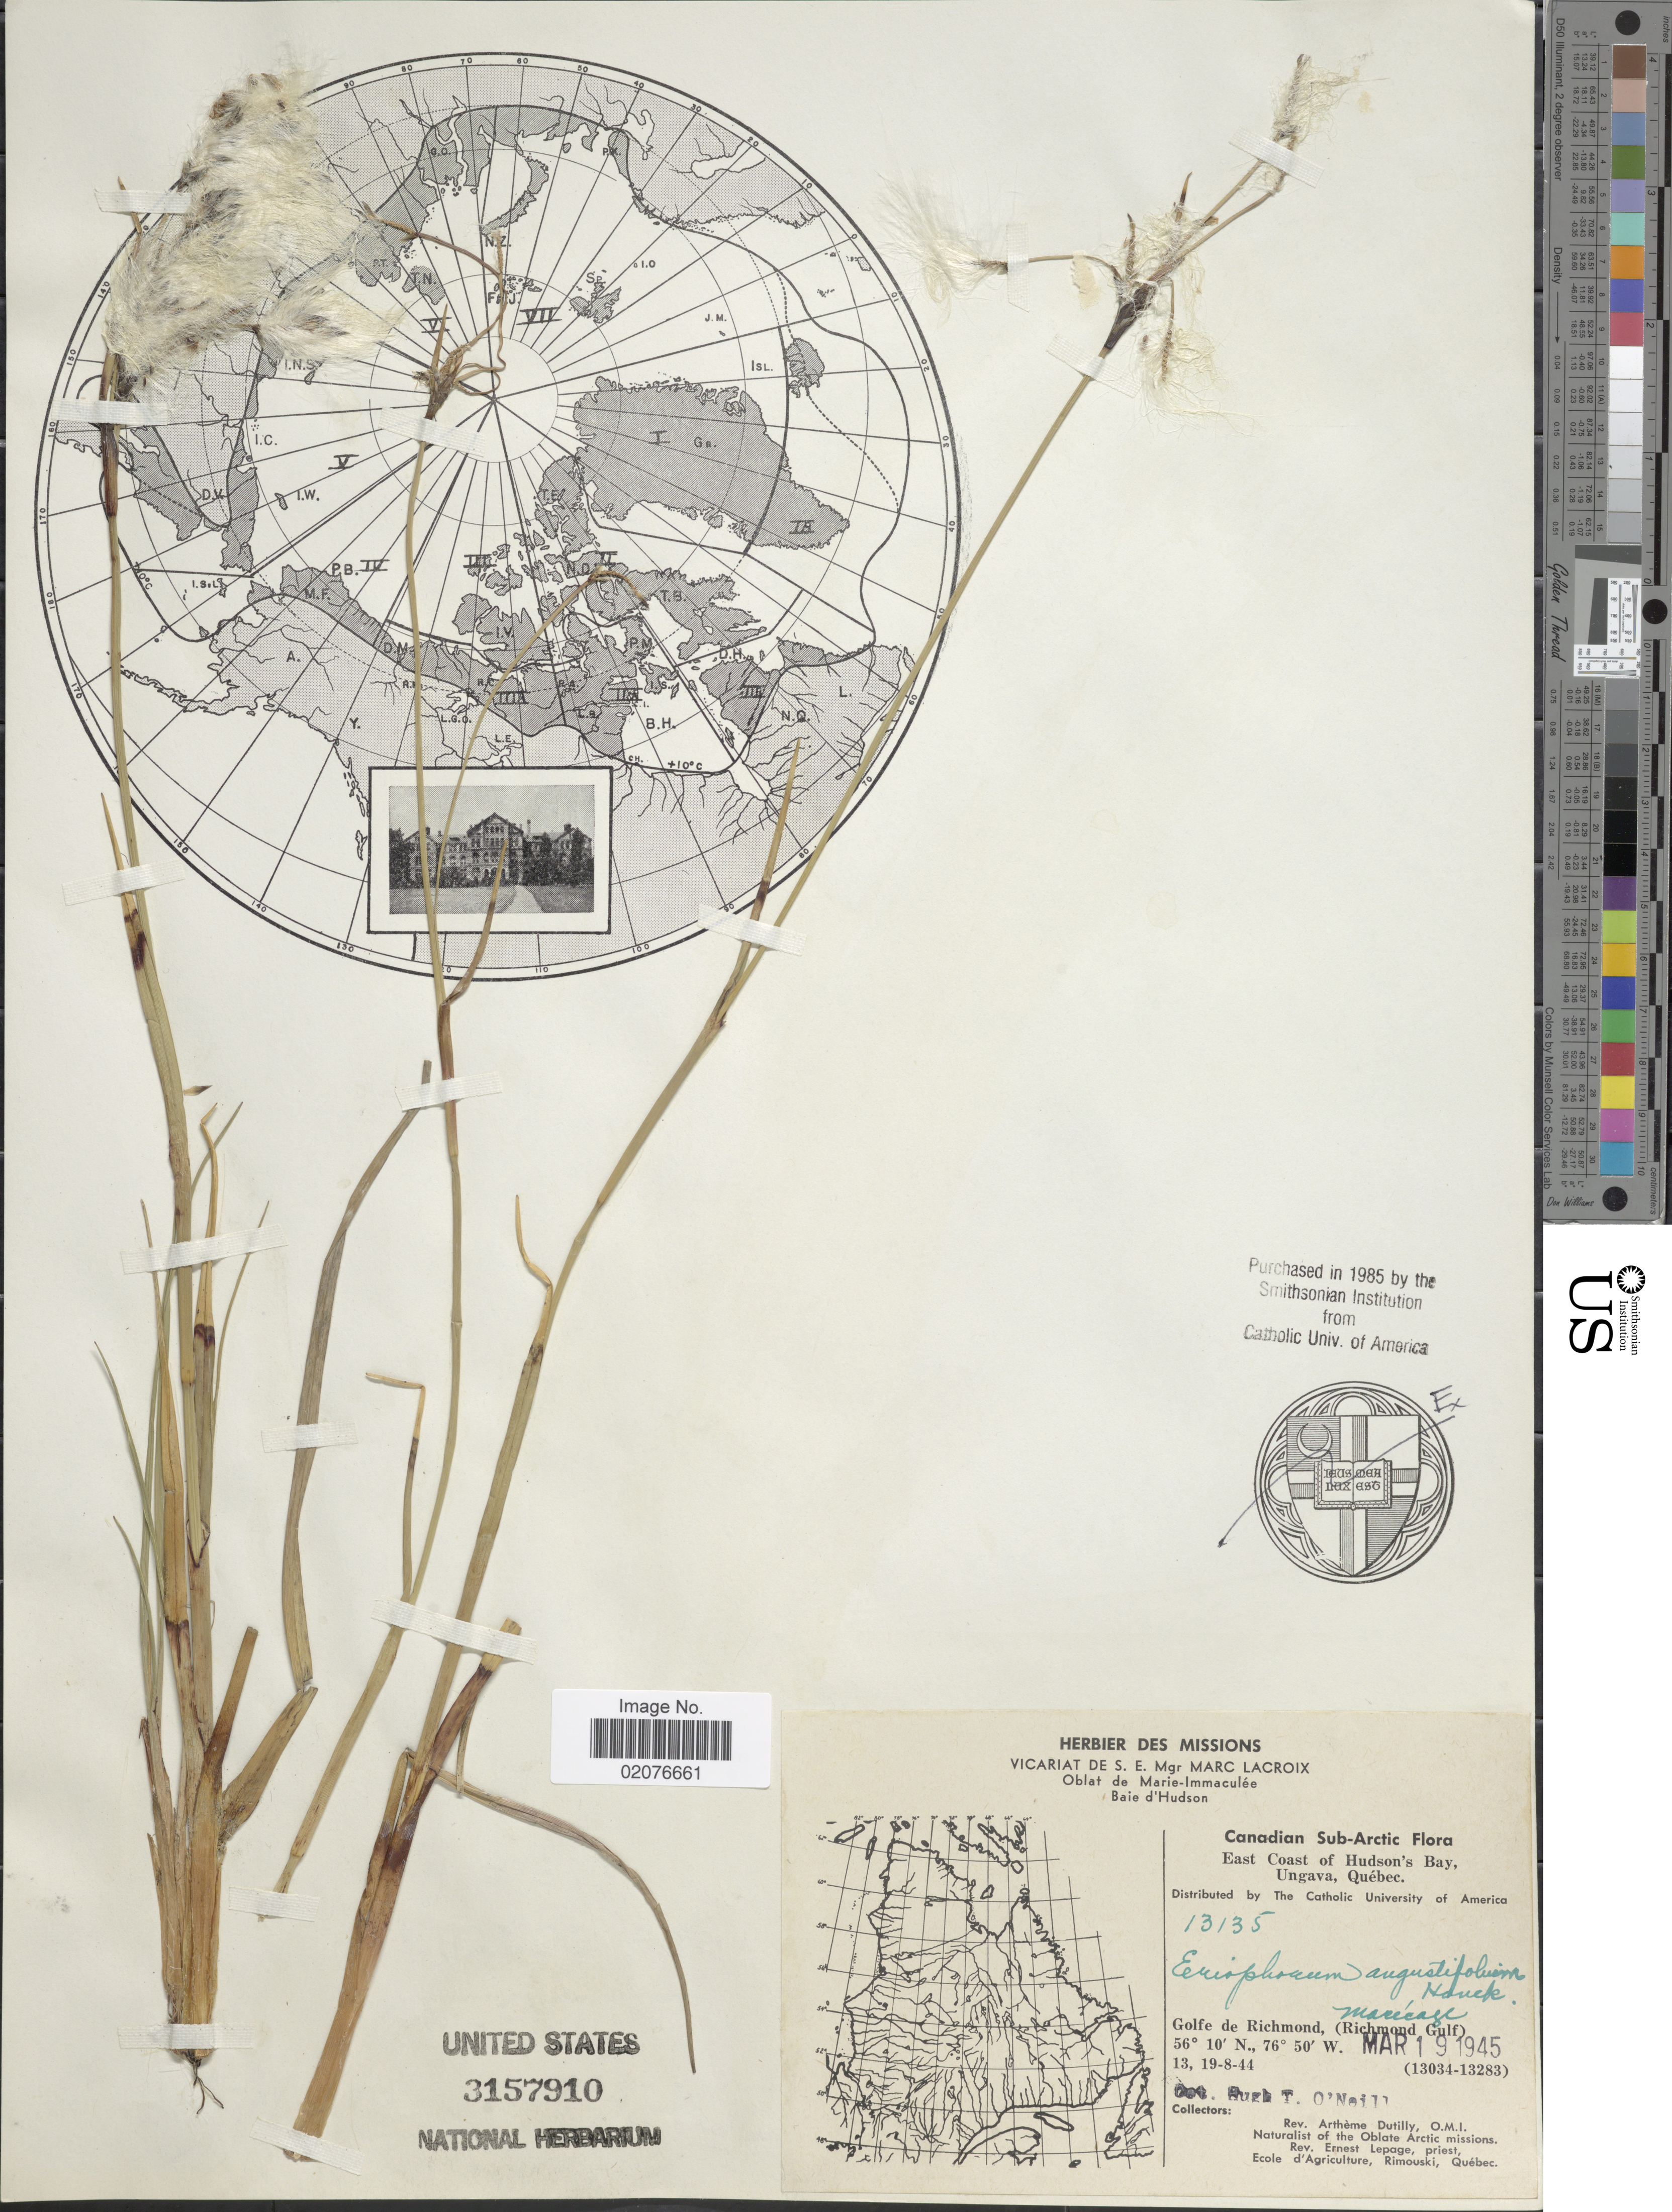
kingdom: Plantae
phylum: Tracheophyta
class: Liliopsida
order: Poales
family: Cyperaceae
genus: Eriophorum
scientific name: Eriophorum angustifolium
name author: Honck.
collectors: A. Dutilly & E. Lepage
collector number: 13135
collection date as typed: Transcribed d/m/y: 13/8/44 to 19/8/44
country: Canada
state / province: Quebec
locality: Canadian Sub-Arctic, East Coast of Hudson's Bay, Ungava, Gilfe de Richmond, (Ricmond Gulf)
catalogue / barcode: US 3157910